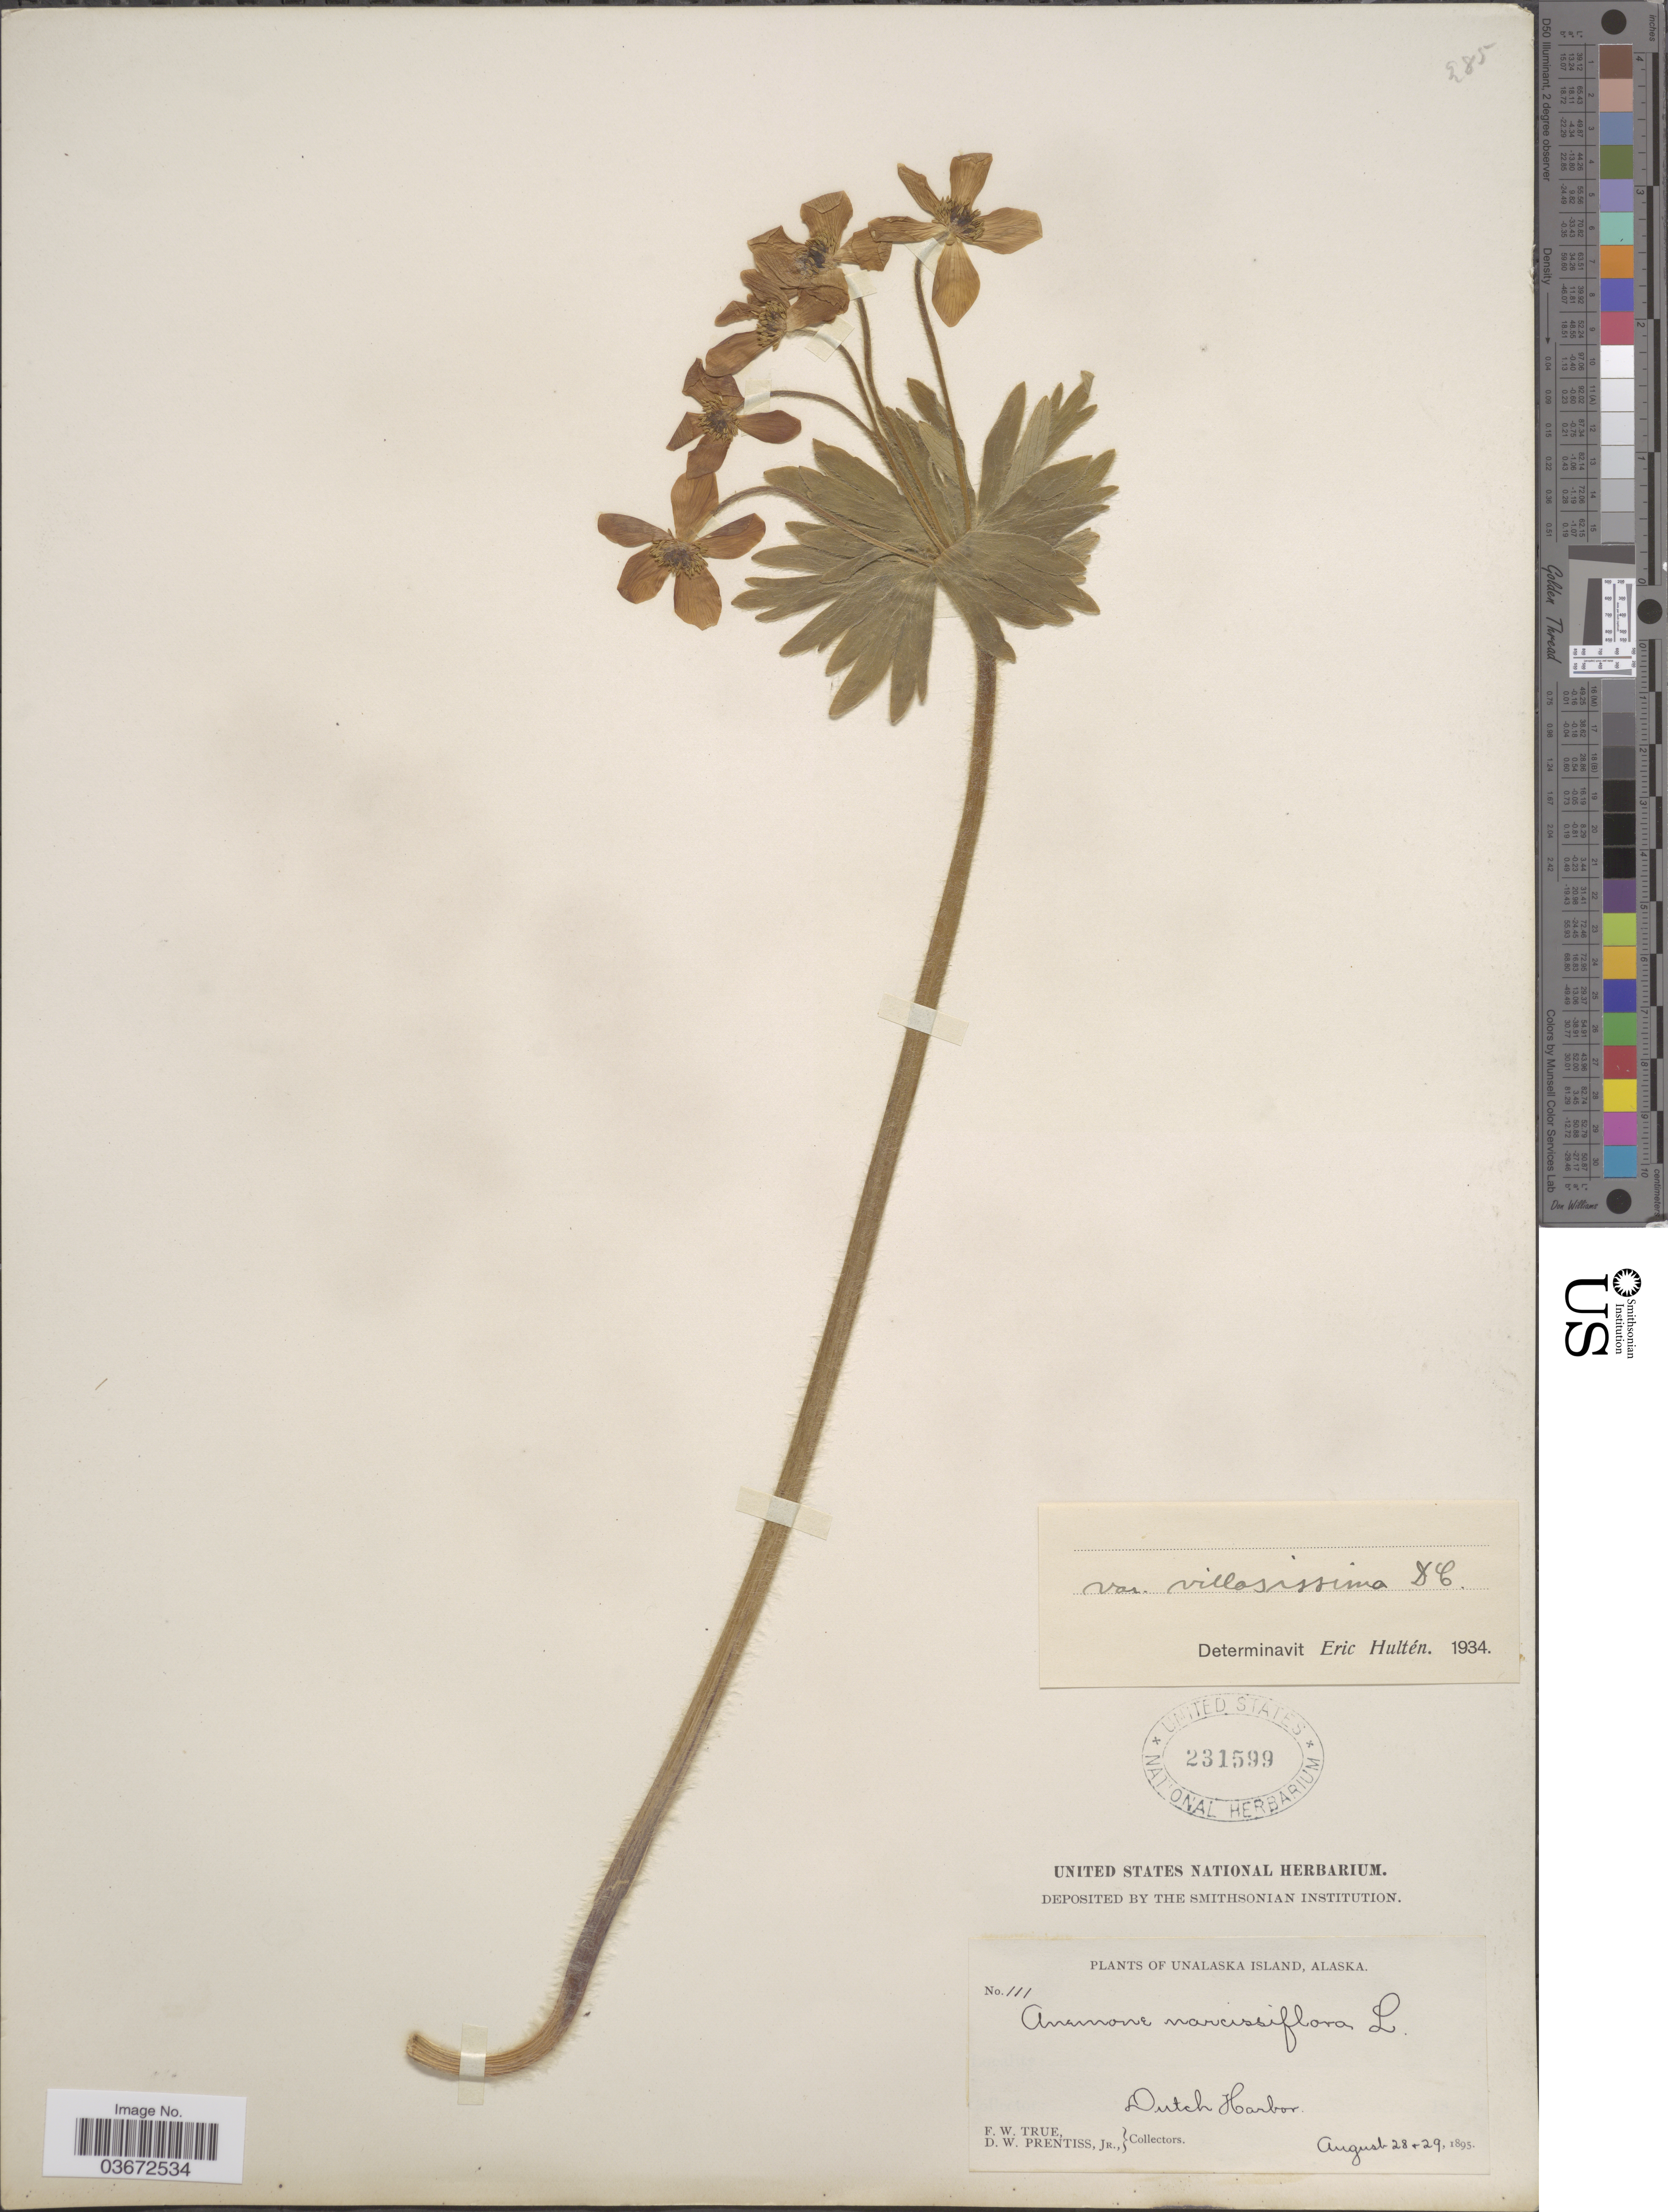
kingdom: Plantae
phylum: Tracheophyta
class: Magnoliopsida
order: Ranunculales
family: Ranunculaceae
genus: Anemone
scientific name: Anemone narcissiflora var. villosissima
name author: DC.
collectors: F. True & D. Prentiss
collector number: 111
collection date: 1895-08-28/1895-08-29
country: United States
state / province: Alaska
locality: Unalaska Island. Dutch Harbor.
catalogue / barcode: US 231599